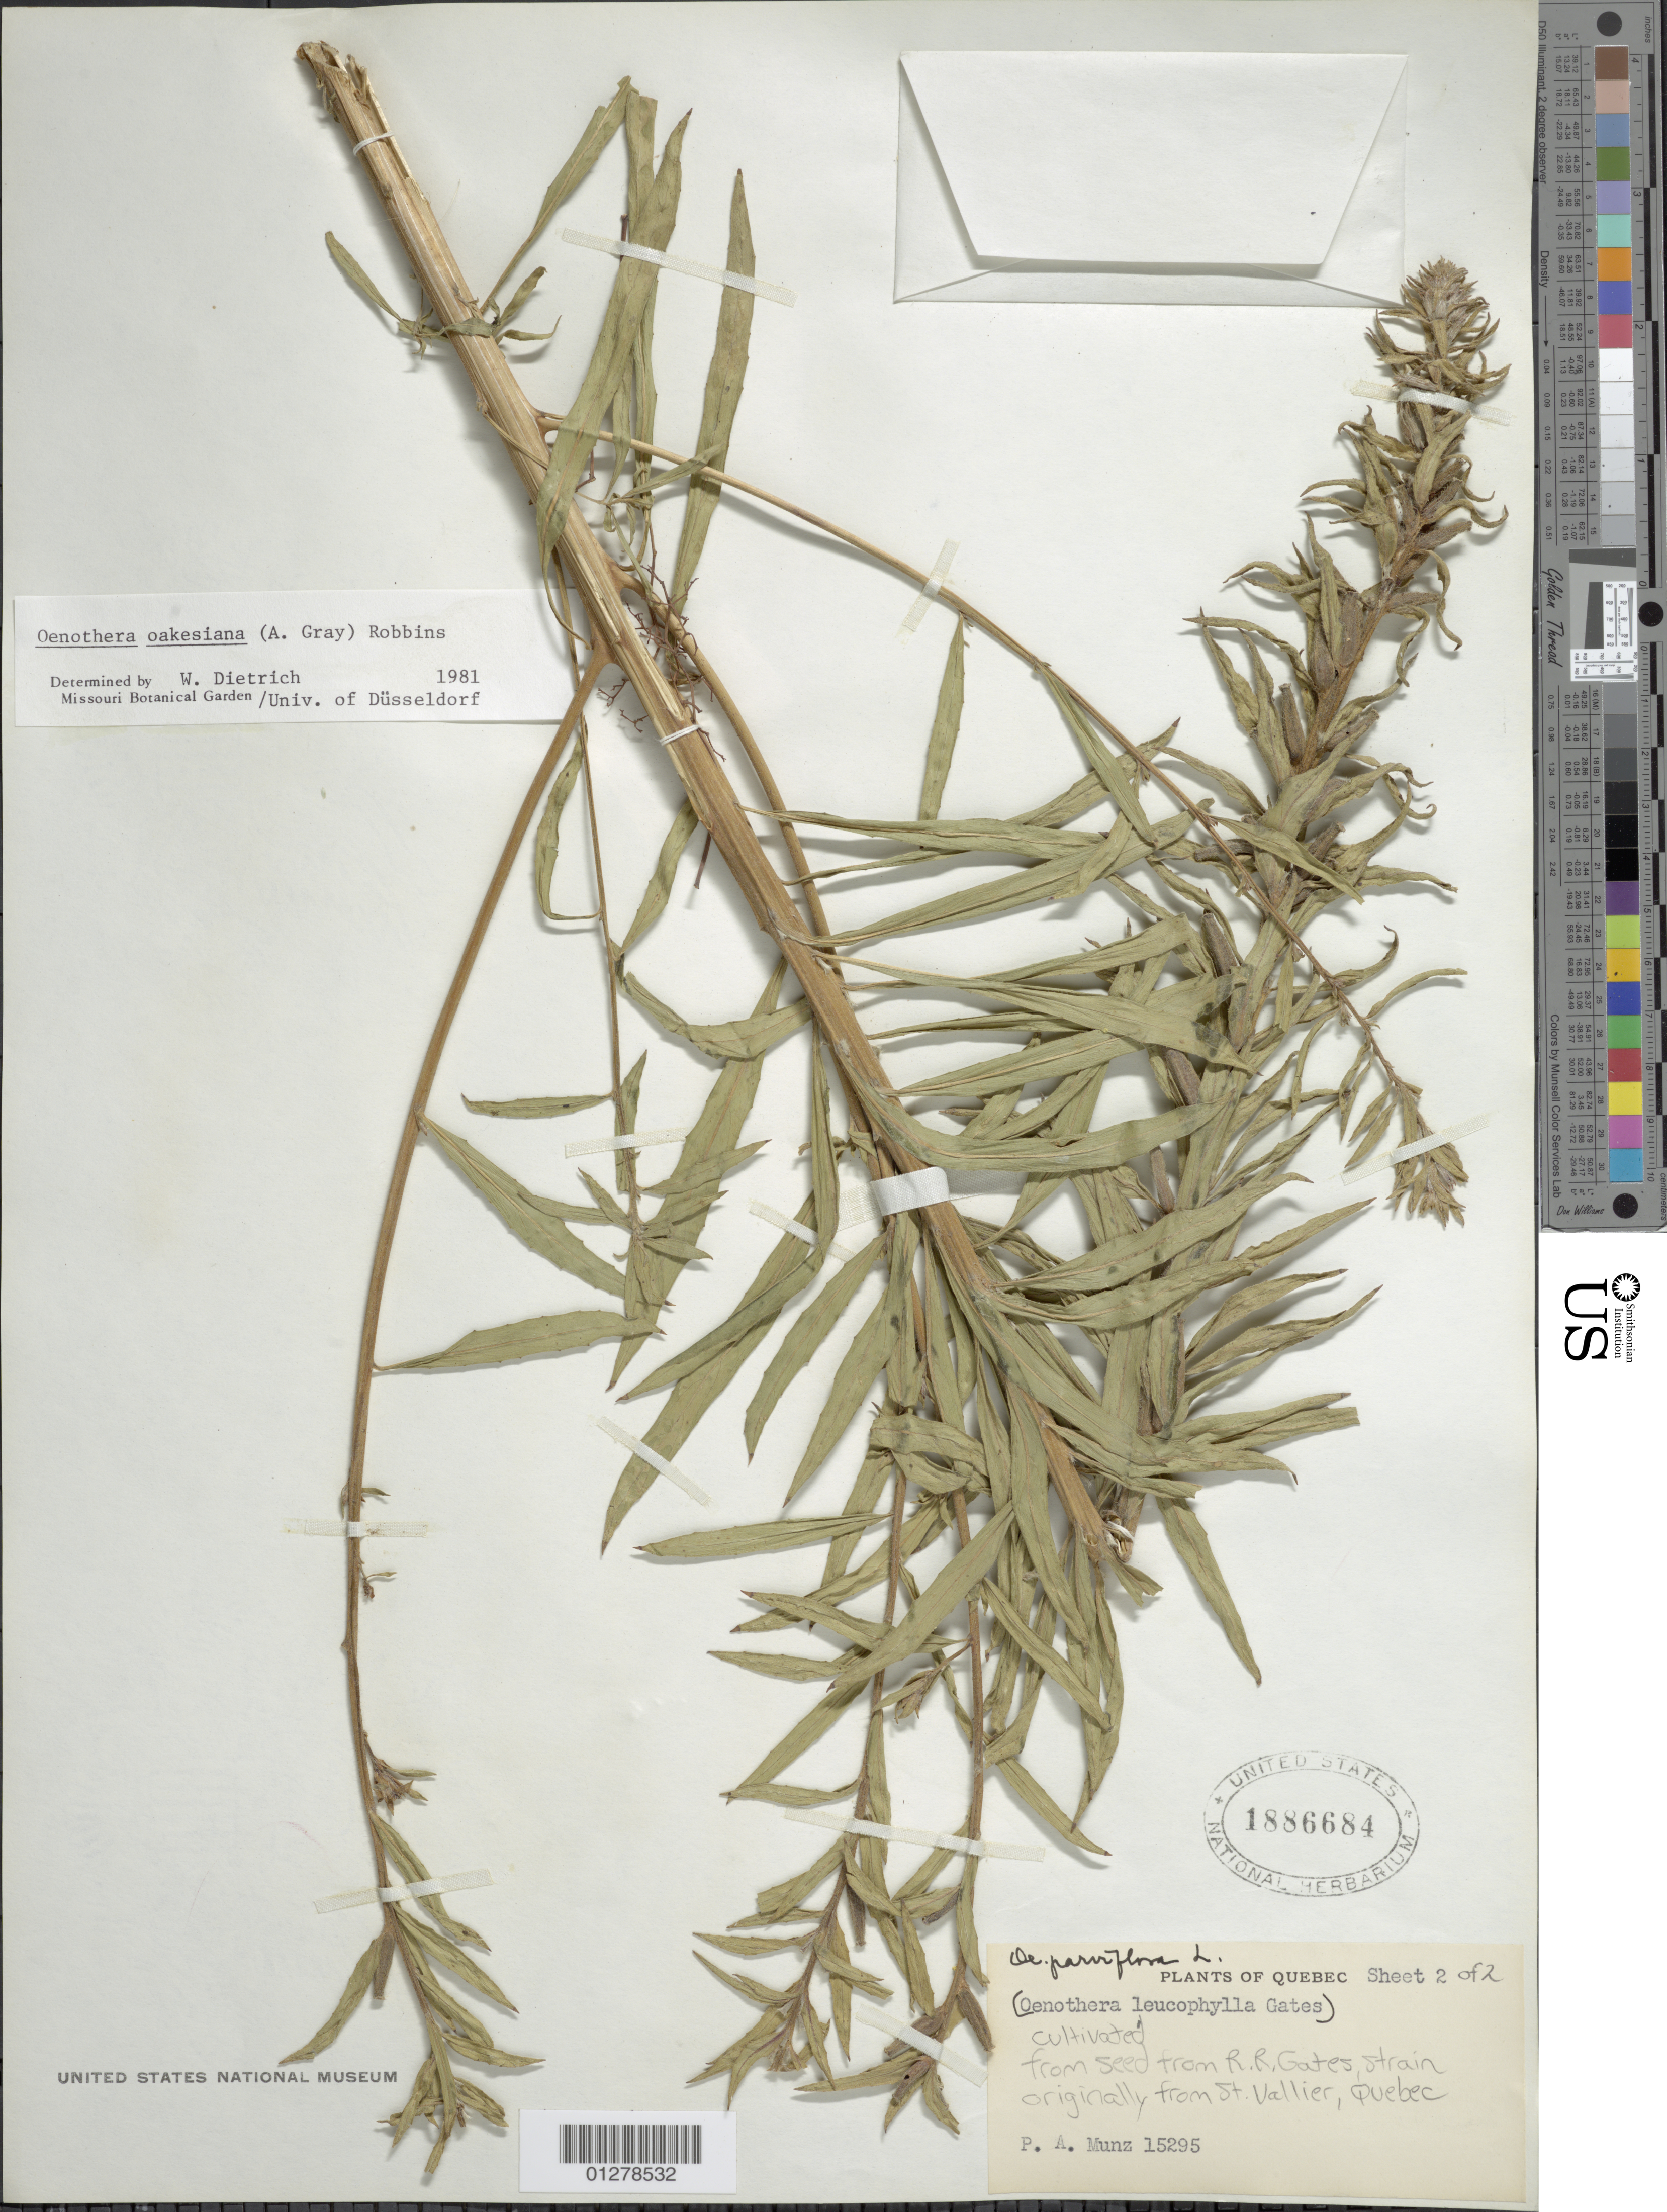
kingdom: Plantae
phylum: Tracheophyta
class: Magnoliopsida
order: Myrtales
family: Onagraceae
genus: Oenothera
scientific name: Oenothera oakesiana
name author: (A. Gray) J.W. Robbins ex S. Watson & J.M. Coult.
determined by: Dietrich, W.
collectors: P. A. Munz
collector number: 15295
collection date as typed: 01 Aug 1938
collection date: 1938-08-01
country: United States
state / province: California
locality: Claremont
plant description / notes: Grown from seed from R. R. Gates. Strain originally from St. Vallier, Quebec, Canada.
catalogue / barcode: US 1886684